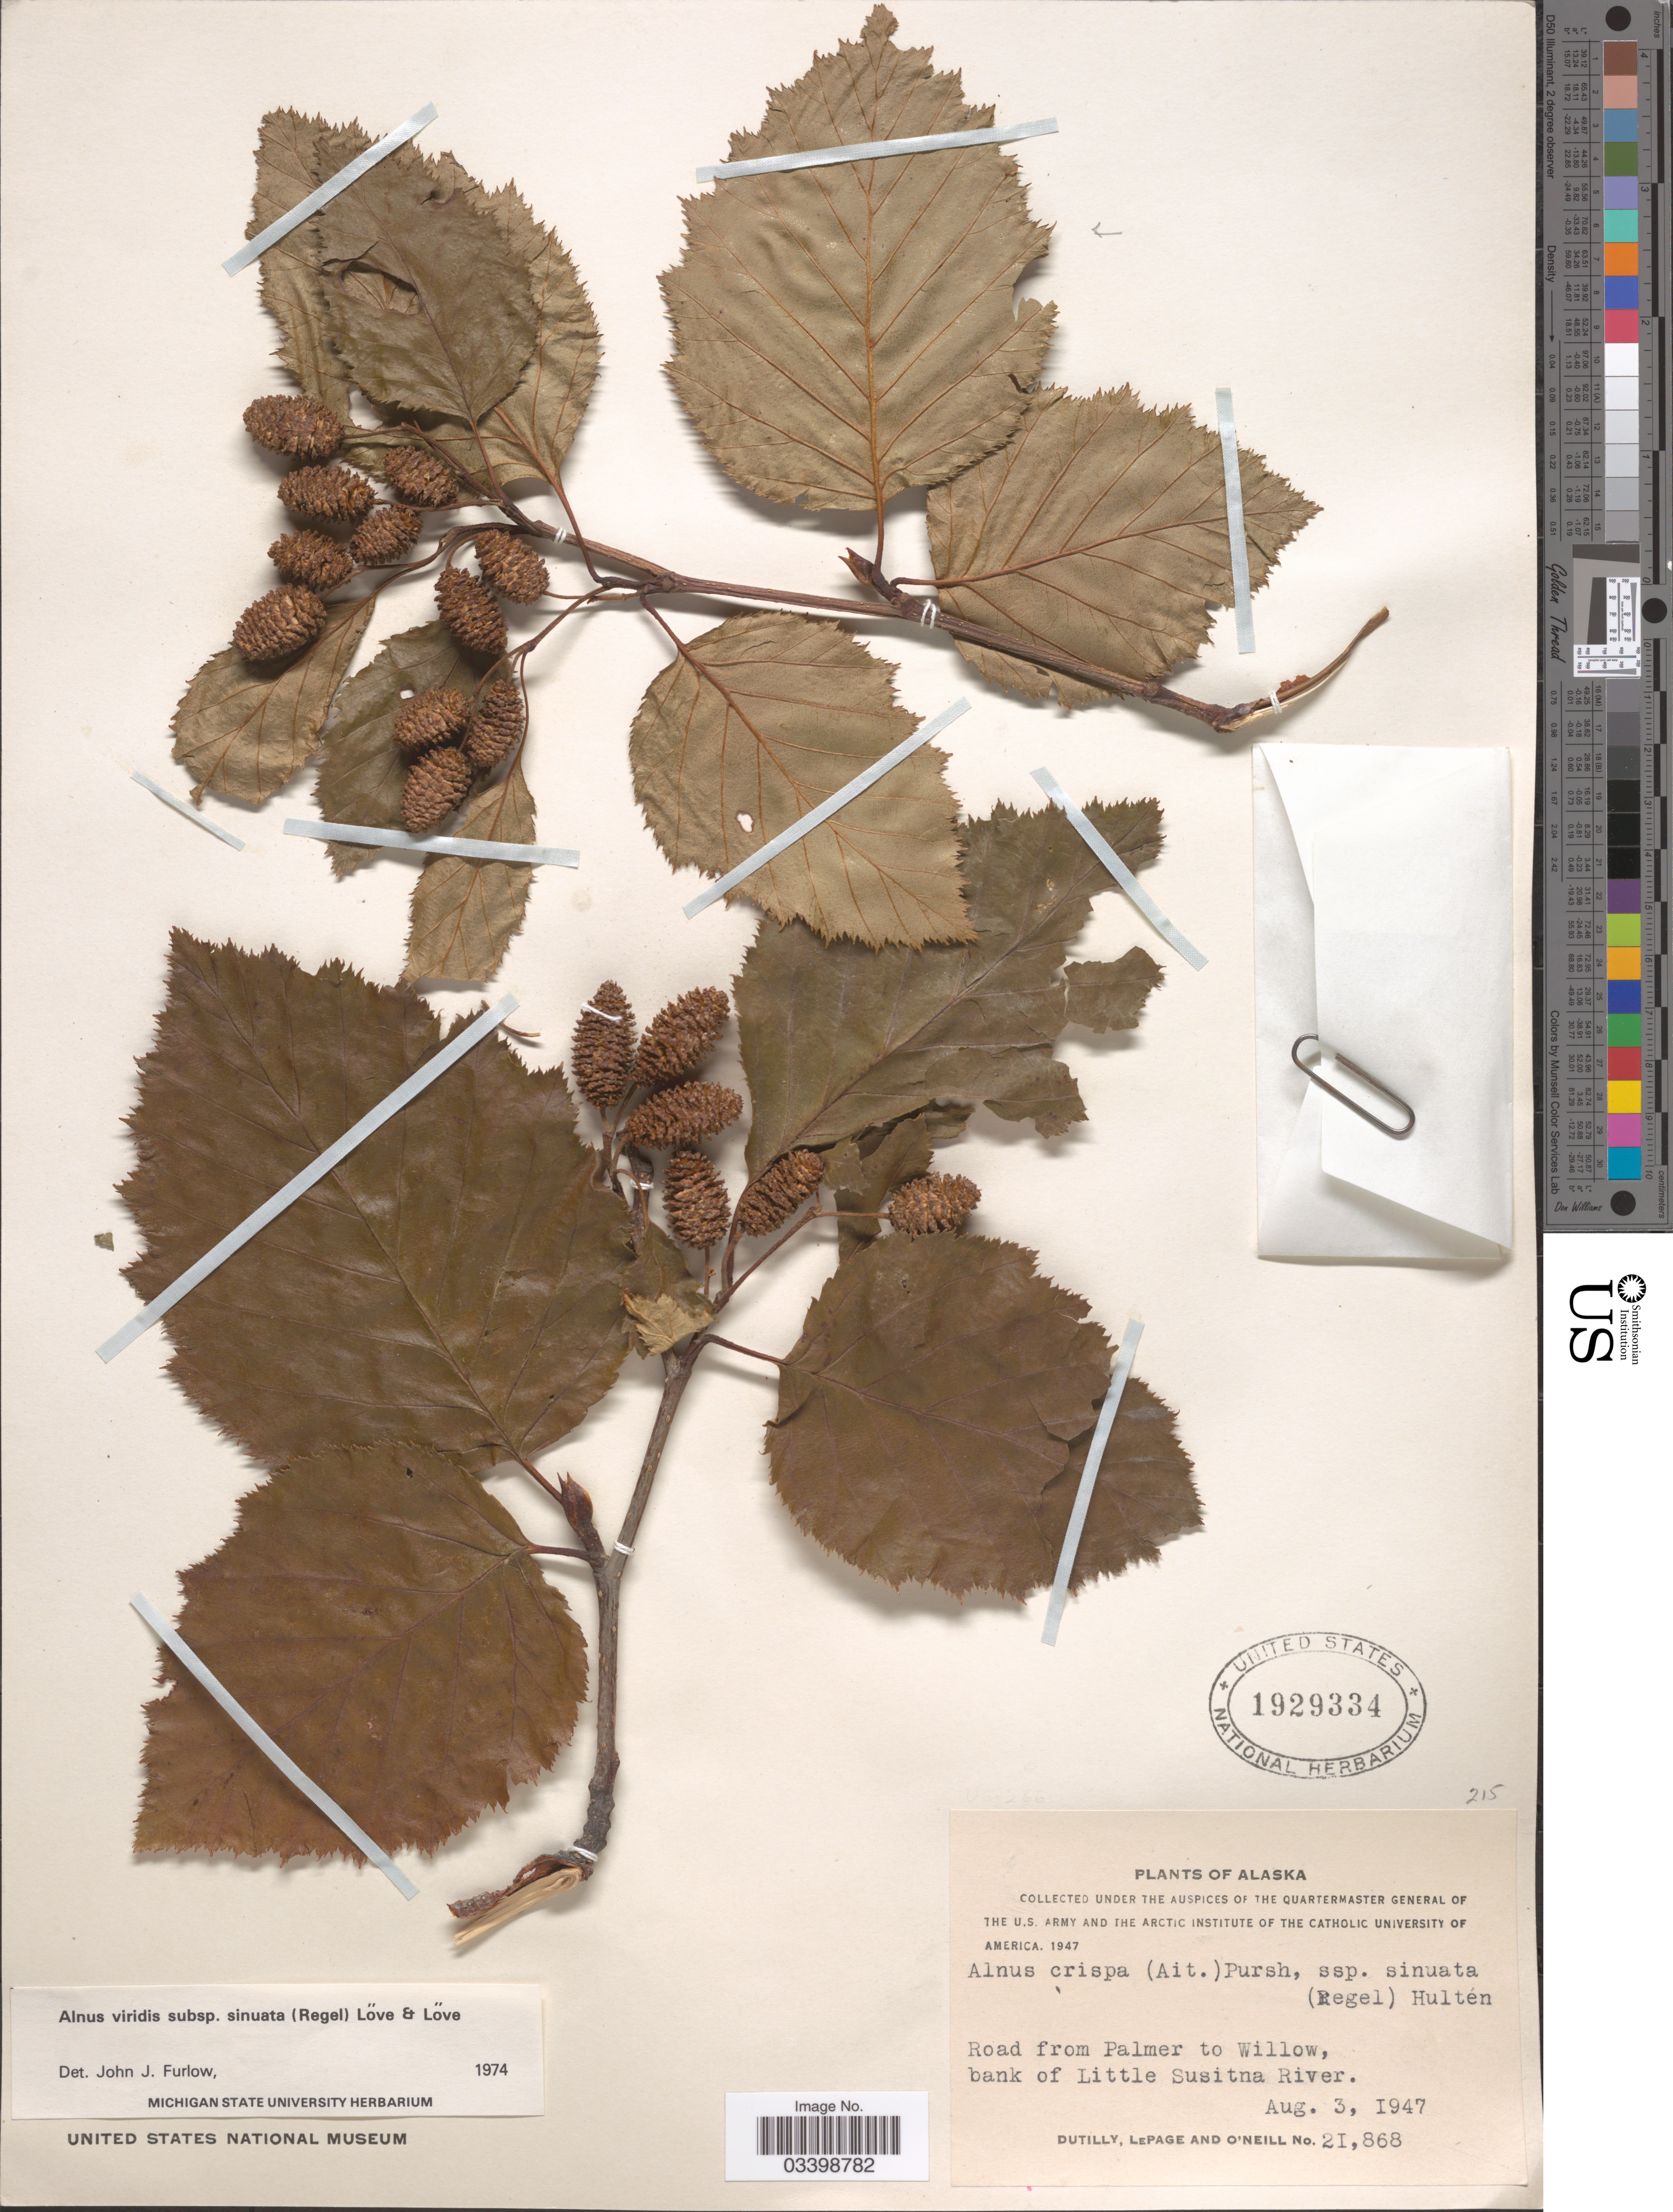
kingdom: Plantae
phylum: Tracheophyta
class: Magnoliopsida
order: Fagales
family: Betulaceae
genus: Alnus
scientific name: Alnus viridis subsp. sinuata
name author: Regel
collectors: -. Dutilly, -. LePage & -. O'Neill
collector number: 21868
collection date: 1947-08-03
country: United States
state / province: Alaska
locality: Road from Palmer to Willow, bank of Little Susitna River.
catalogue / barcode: US 1929334